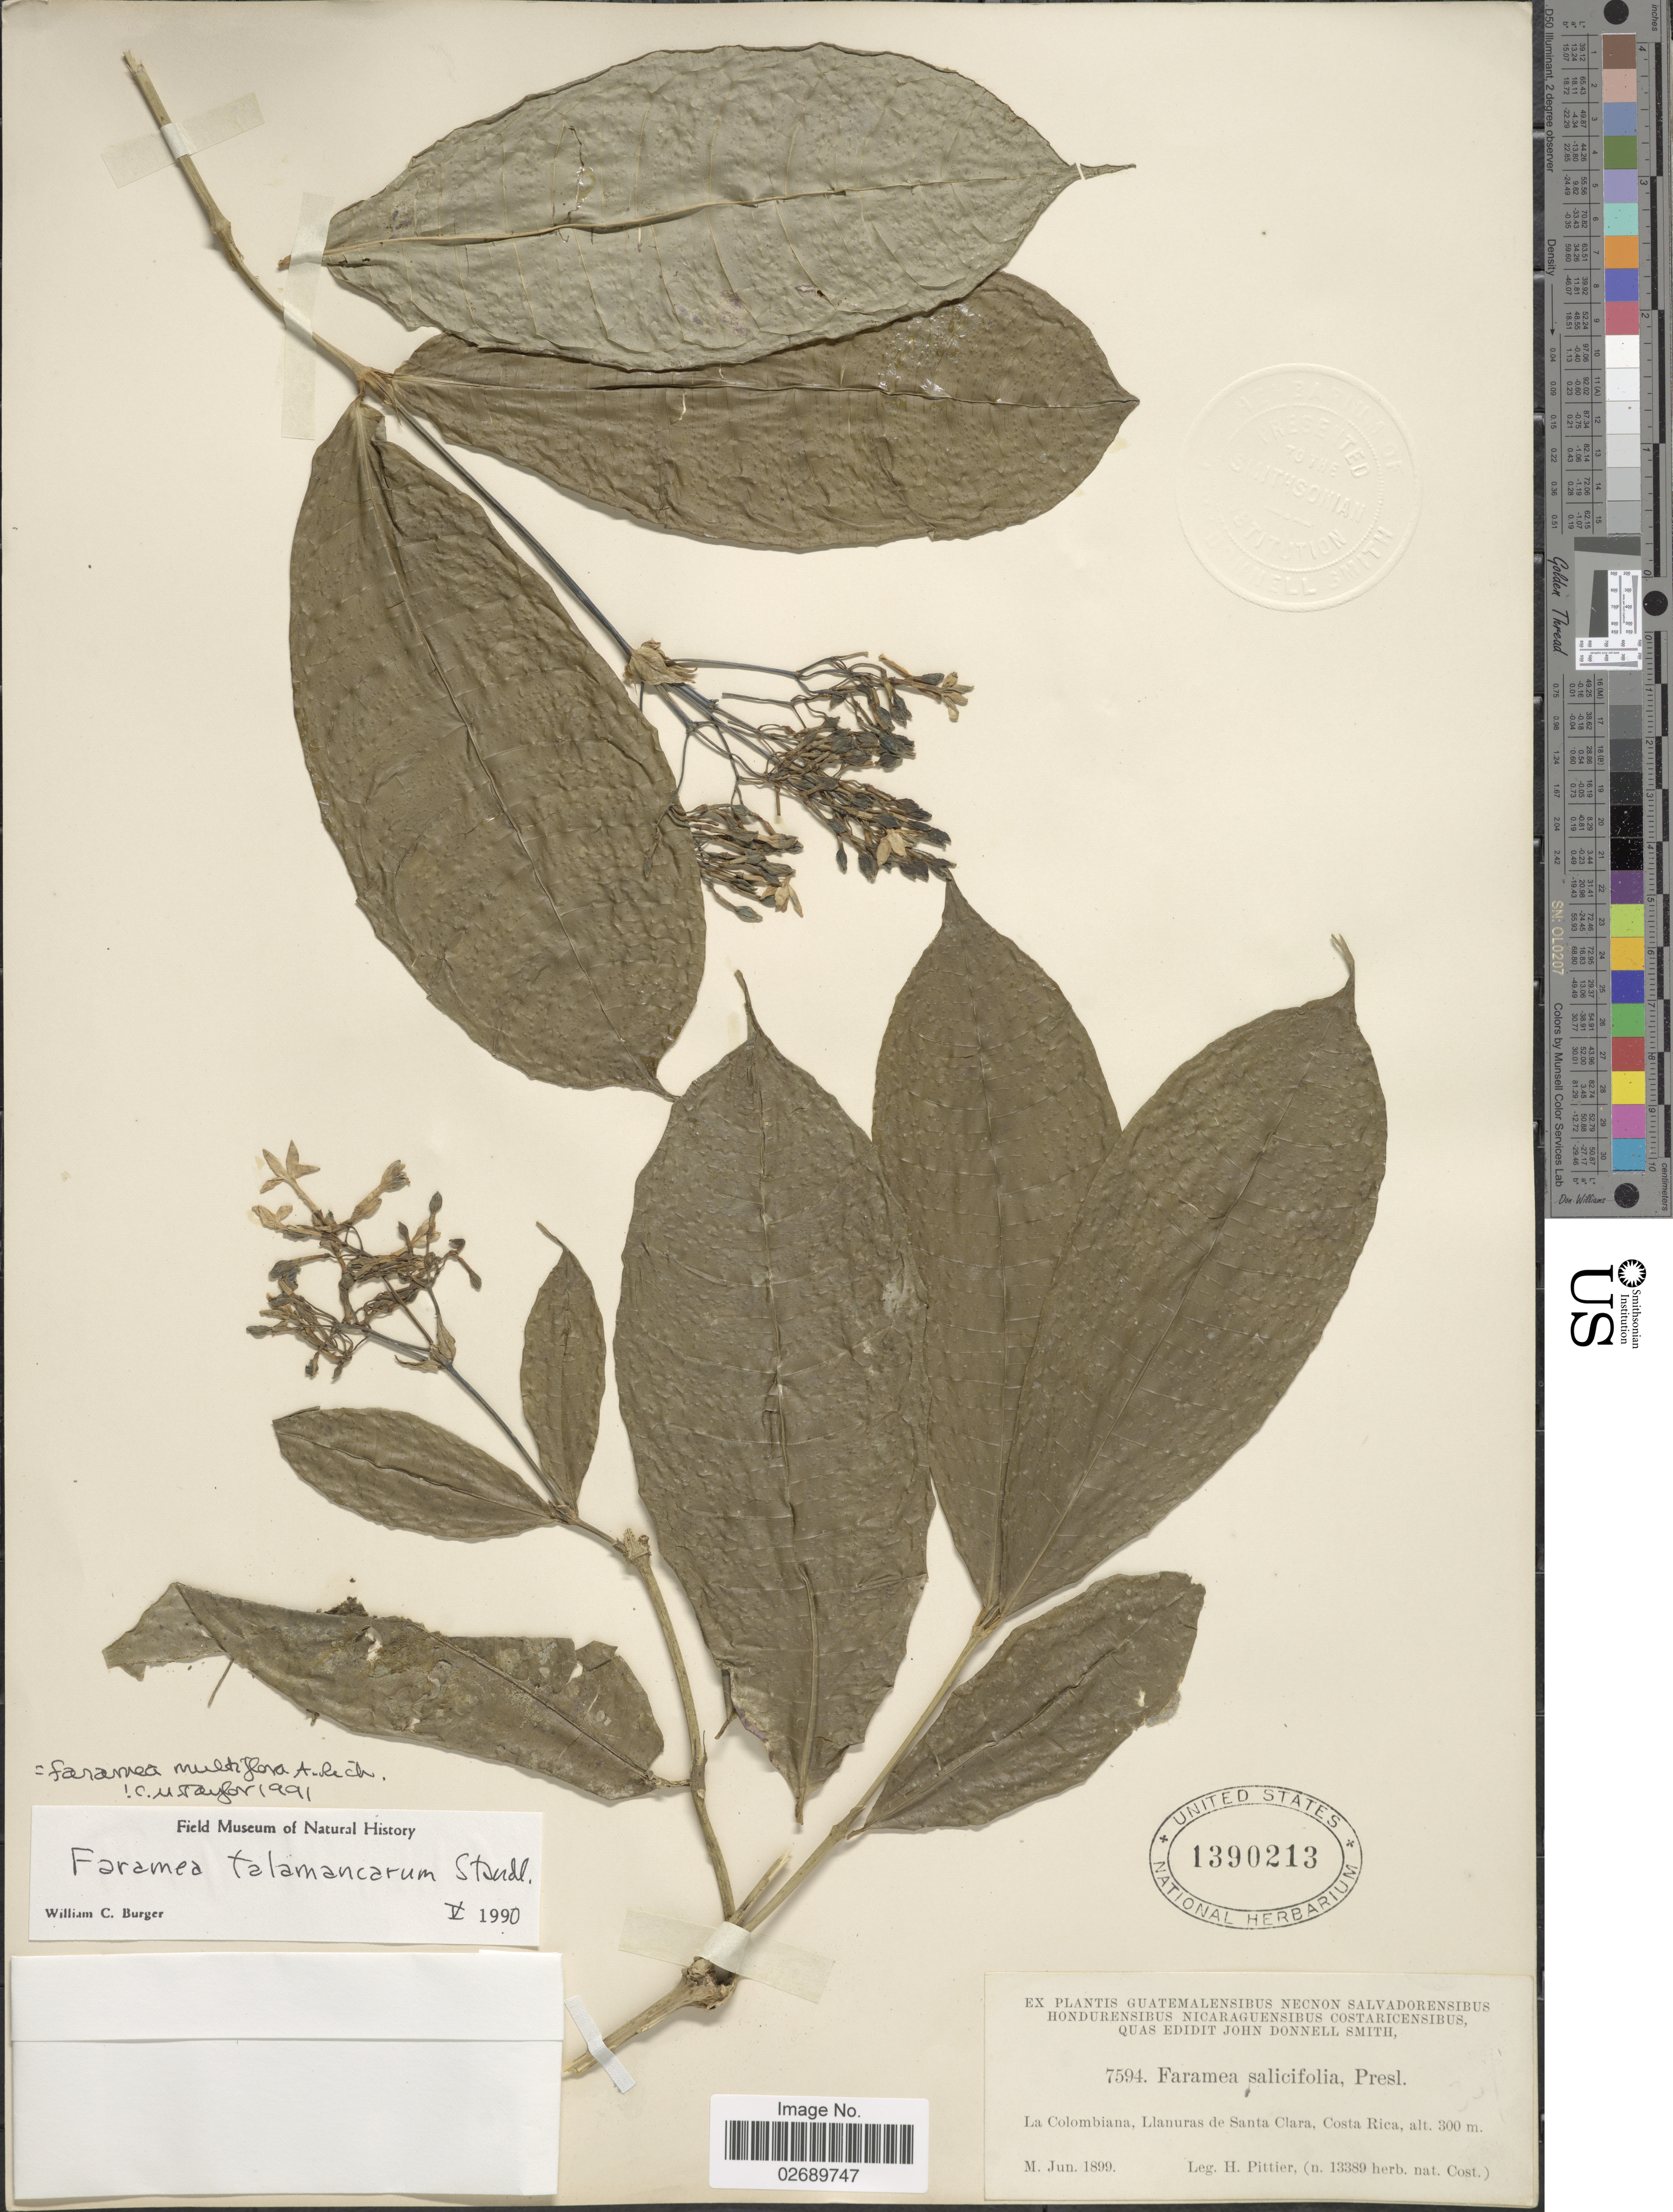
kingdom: Plantae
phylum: Tracheophyta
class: Magnoliopsida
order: Gentianales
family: Rubiaceae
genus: Faramea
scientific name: Faramea multiflora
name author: A. Rich. ex DC.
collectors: H. F. Pittier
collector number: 7594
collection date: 1899-06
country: Costa Rica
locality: La Colombiana, Llanuras de Santa Clara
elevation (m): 300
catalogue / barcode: US 1390213